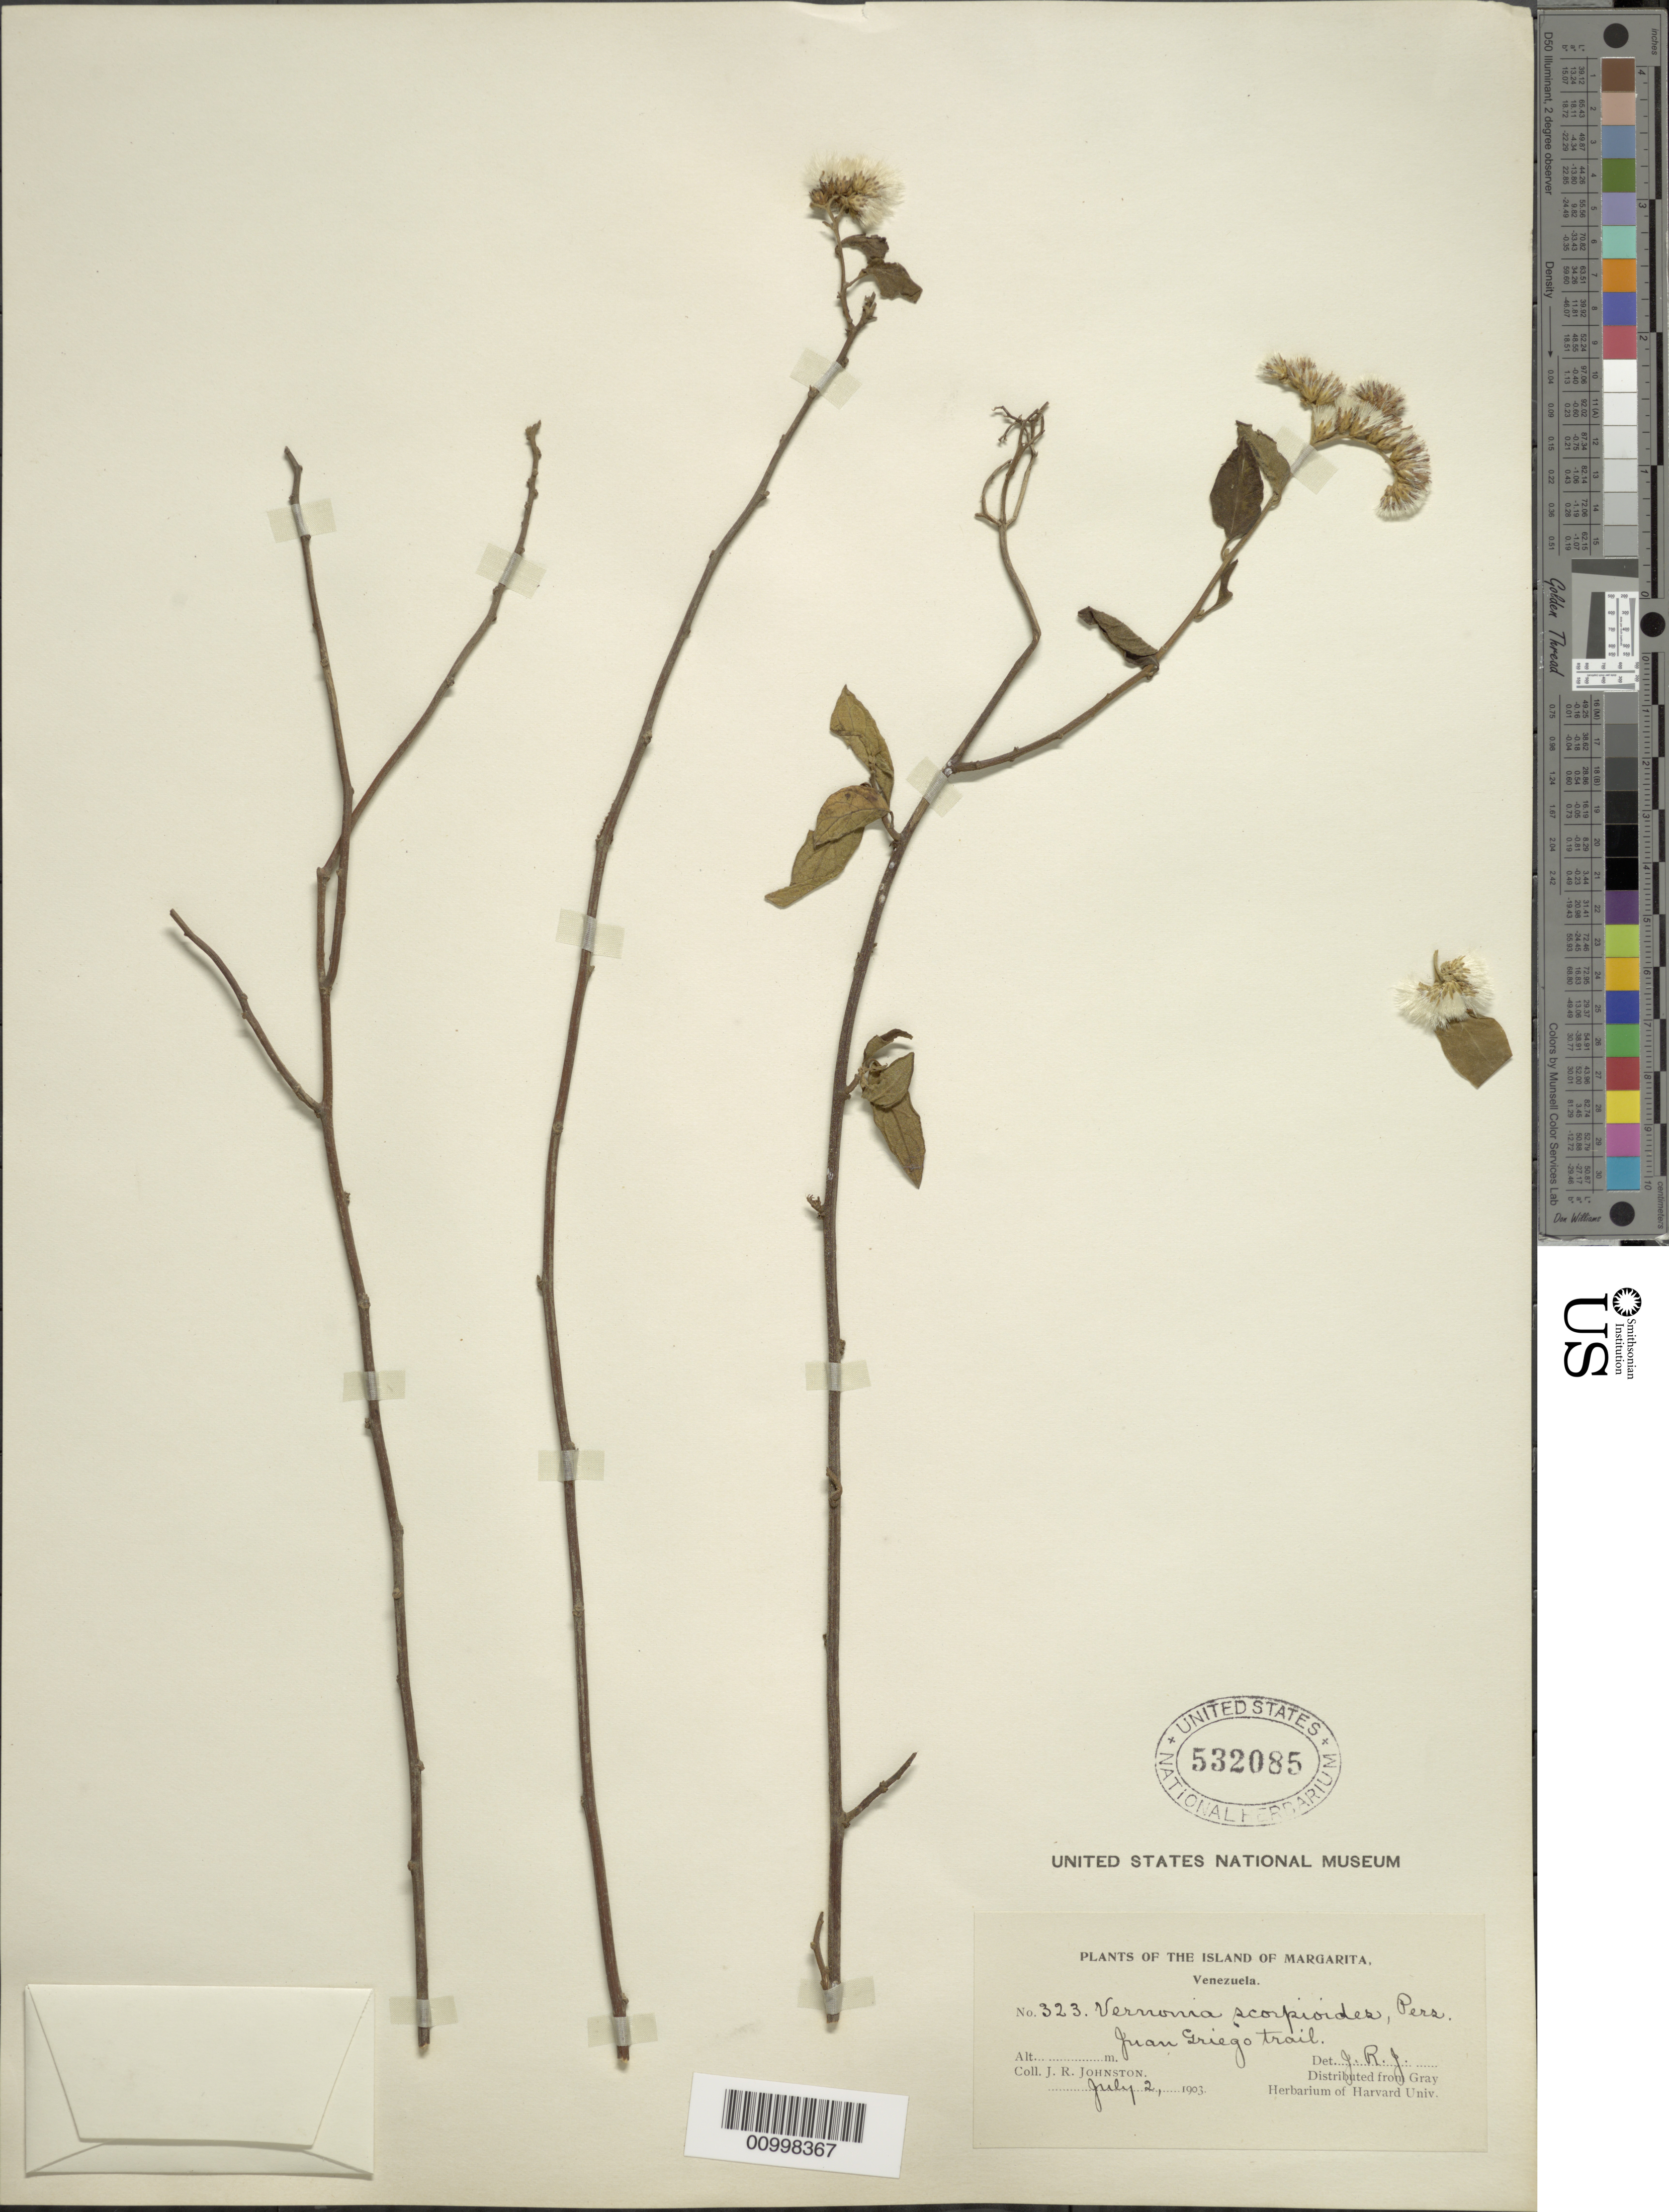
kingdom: Plantae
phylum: Tracheophyta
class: Magnoliopsida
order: Asterales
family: Asteraceae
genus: Cyrtocymura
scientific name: Cyrtocymura scorpioides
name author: (Lam.) H. Rob.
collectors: J. Johnston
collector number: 323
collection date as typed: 02 Jul 1903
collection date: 1903-07-02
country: Venezuela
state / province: Nueva Esparta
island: Margarita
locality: Juan Griego trail.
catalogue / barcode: US 532085